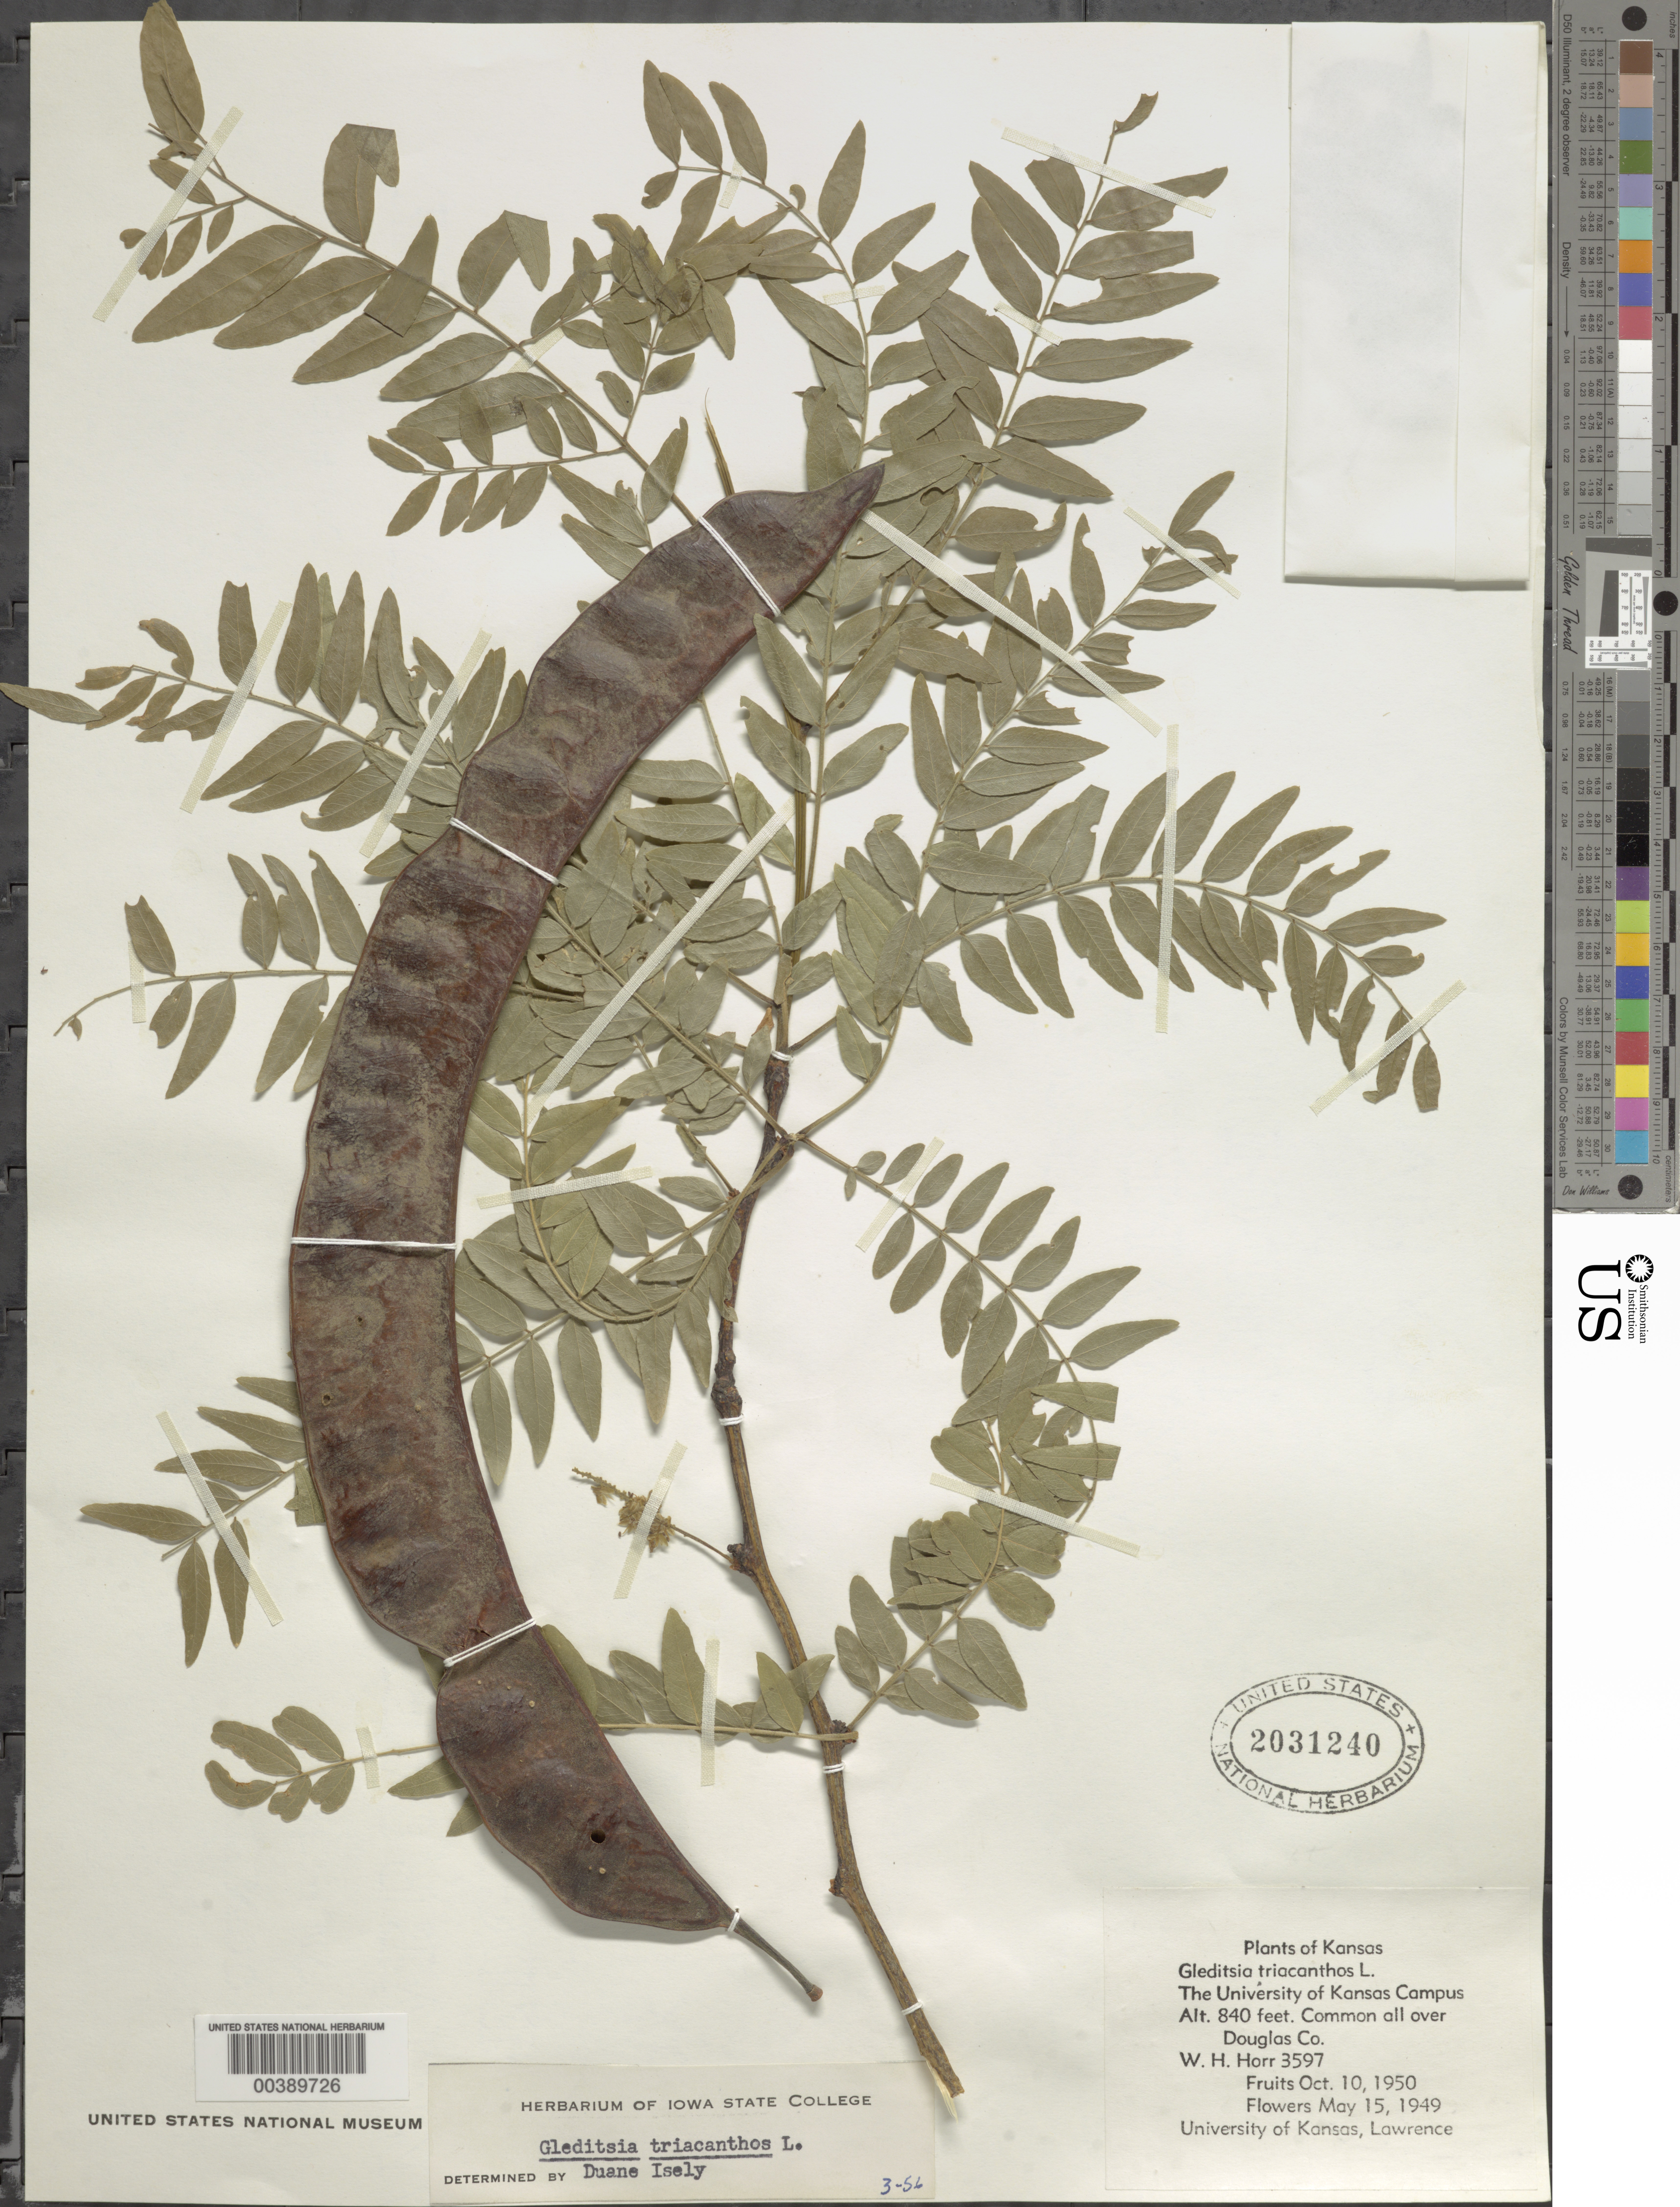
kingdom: Plantae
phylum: Tracheophyta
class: Magnoliopsida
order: Fabales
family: Fabaceae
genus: Gleditsia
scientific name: Gleditsia triacanthos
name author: L.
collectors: W. H. Horr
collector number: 3597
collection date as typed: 10 Oct 1950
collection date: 1950-10-10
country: United States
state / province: Kansas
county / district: Douglas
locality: University of kansas campus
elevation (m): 256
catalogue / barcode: US 2031240